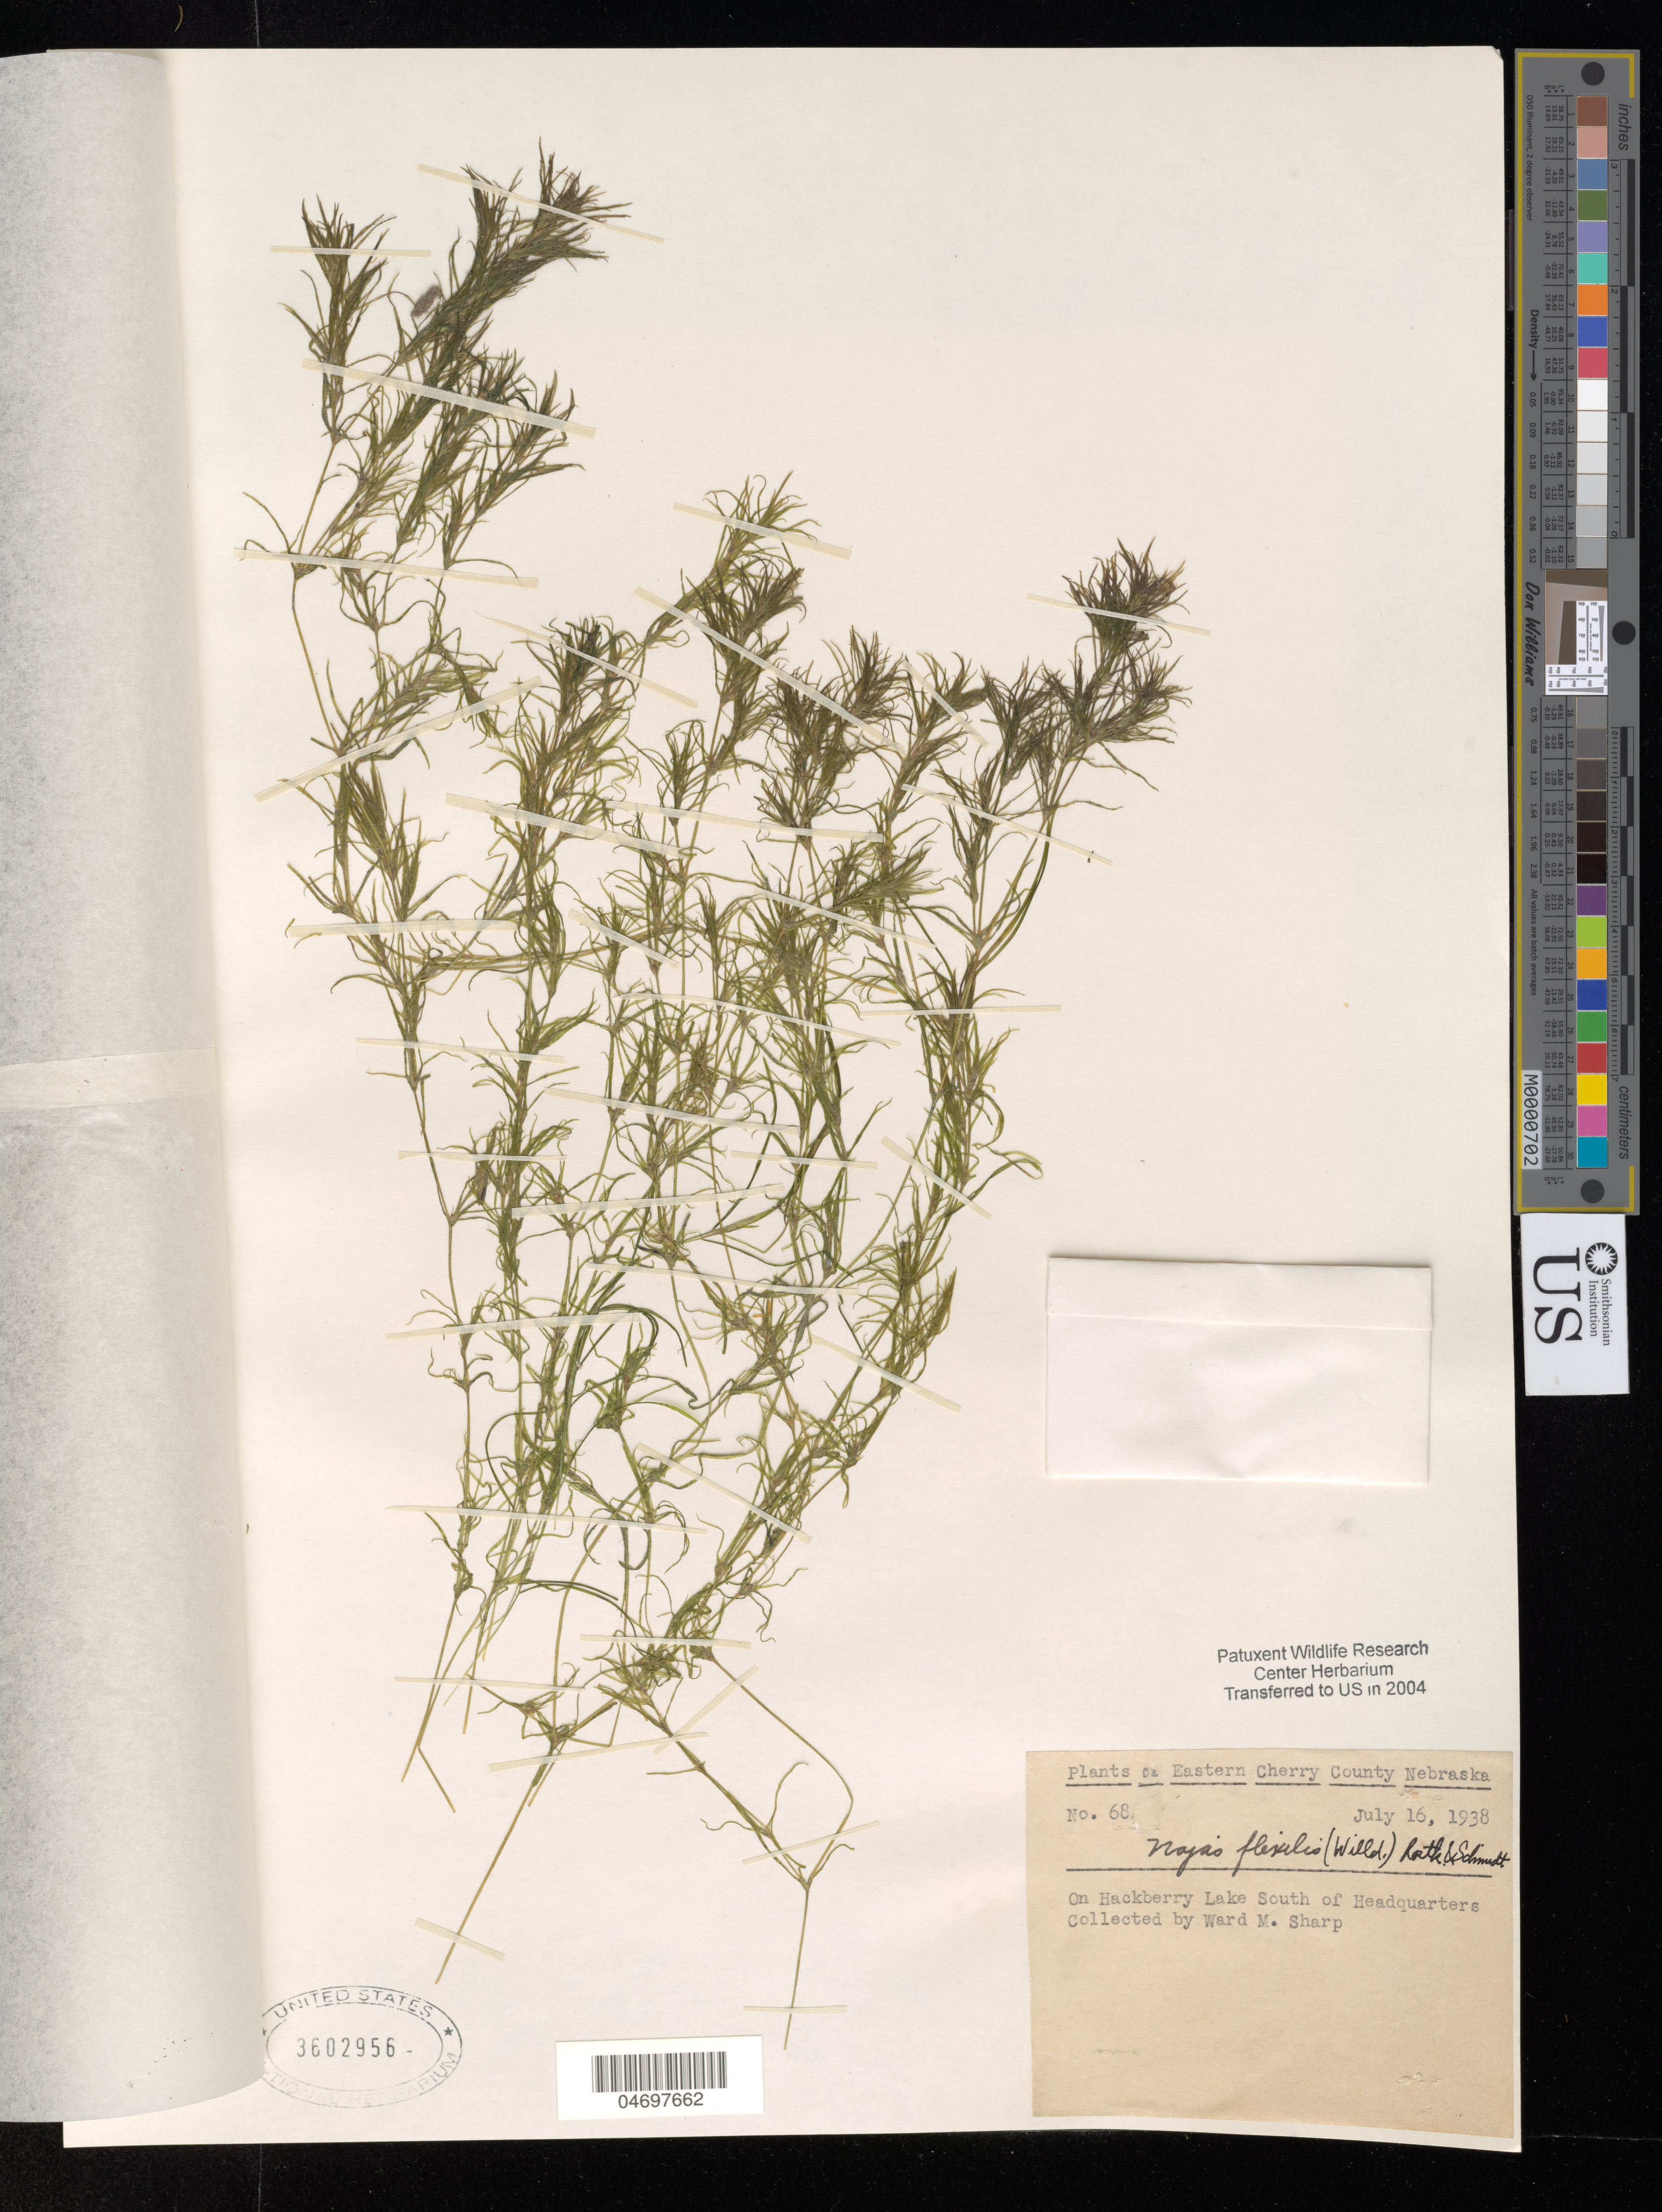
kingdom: Plantae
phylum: Tracheophyta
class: Liliopsida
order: Alismatales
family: Hydrocharitaceae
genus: Najas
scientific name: Najas flexilis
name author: (Willd.) Rostk. & Schmidt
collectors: W. M. Sharp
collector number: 68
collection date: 1938-07-16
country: United States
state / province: Nebraska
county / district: Cherry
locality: On Hackberry Lake, West End.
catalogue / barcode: US 3602956